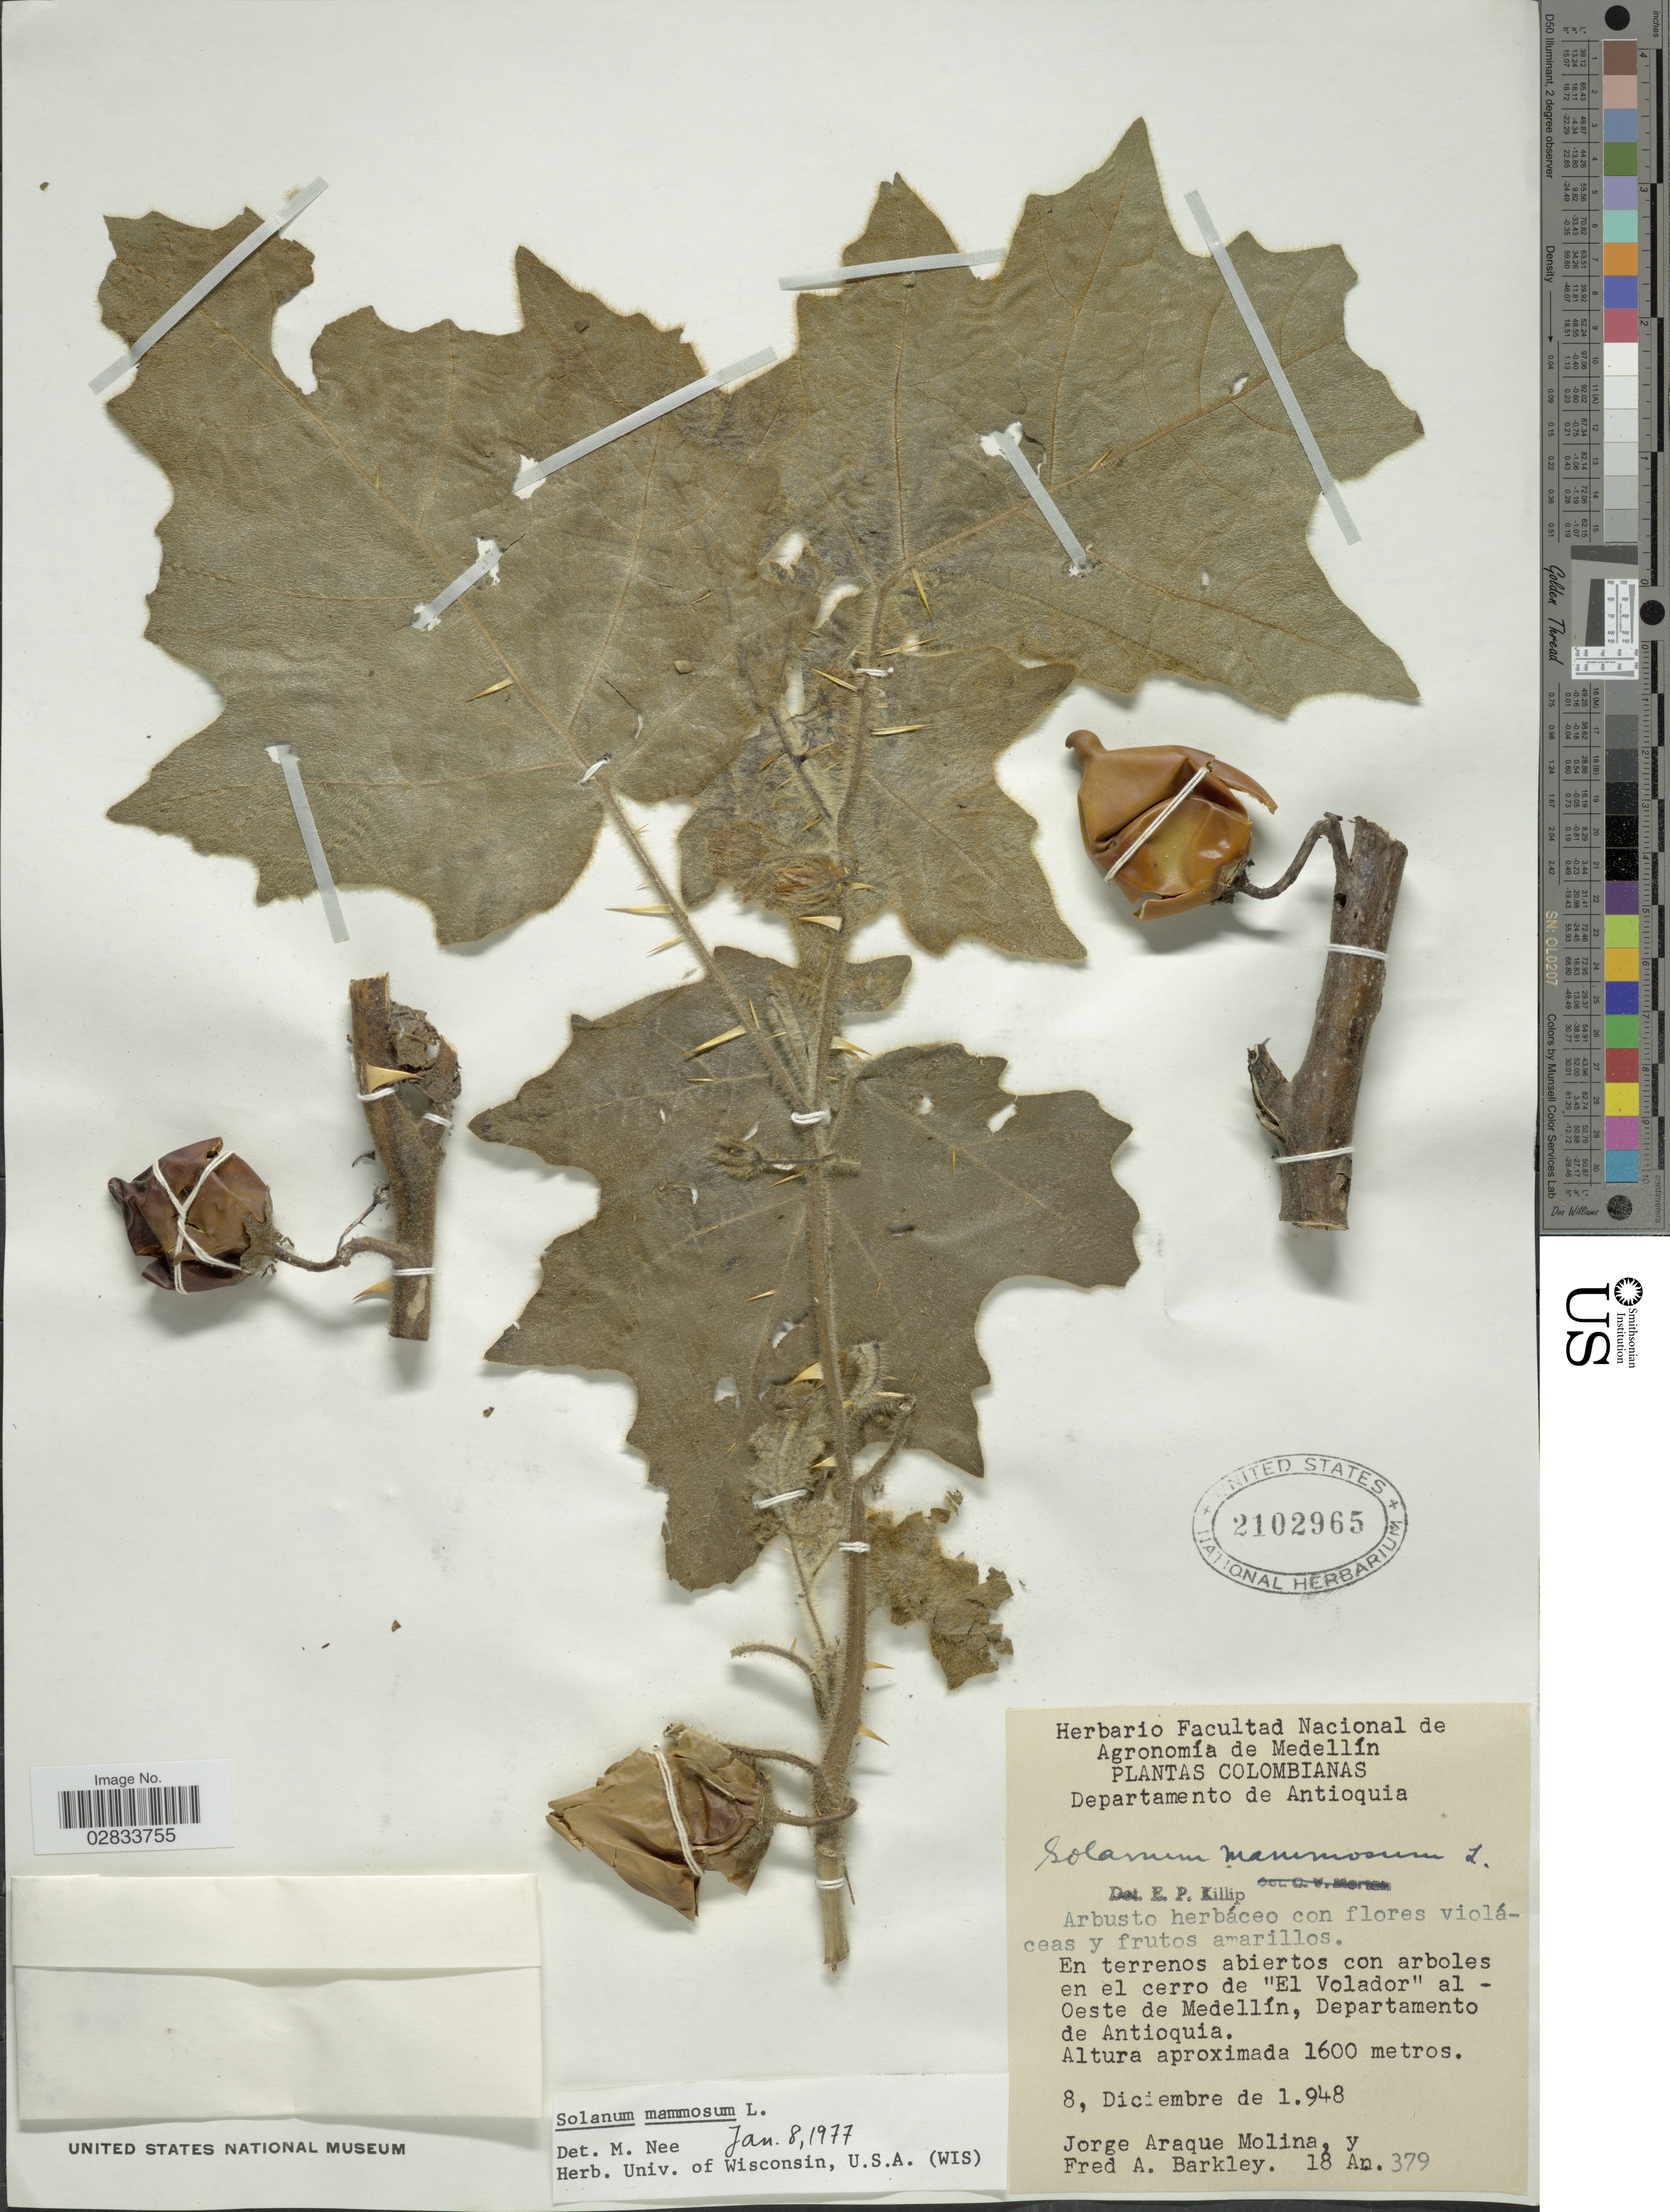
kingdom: Plantae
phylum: Tracheophyta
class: Magnoliopsida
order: Solanales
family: Solanaceae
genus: Solanum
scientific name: Solanum mammosum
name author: L.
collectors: J. Araque Molina & F. A. Barkley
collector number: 18An 379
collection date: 1948-12-08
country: Colombia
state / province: Antioquia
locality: Departamento d Antioquia, En terrenos abiertos con arboles en el cerro de "El Volador" al Oeste de Medellín, Departamento de Antioquia.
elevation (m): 1600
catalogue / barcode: US 2102965